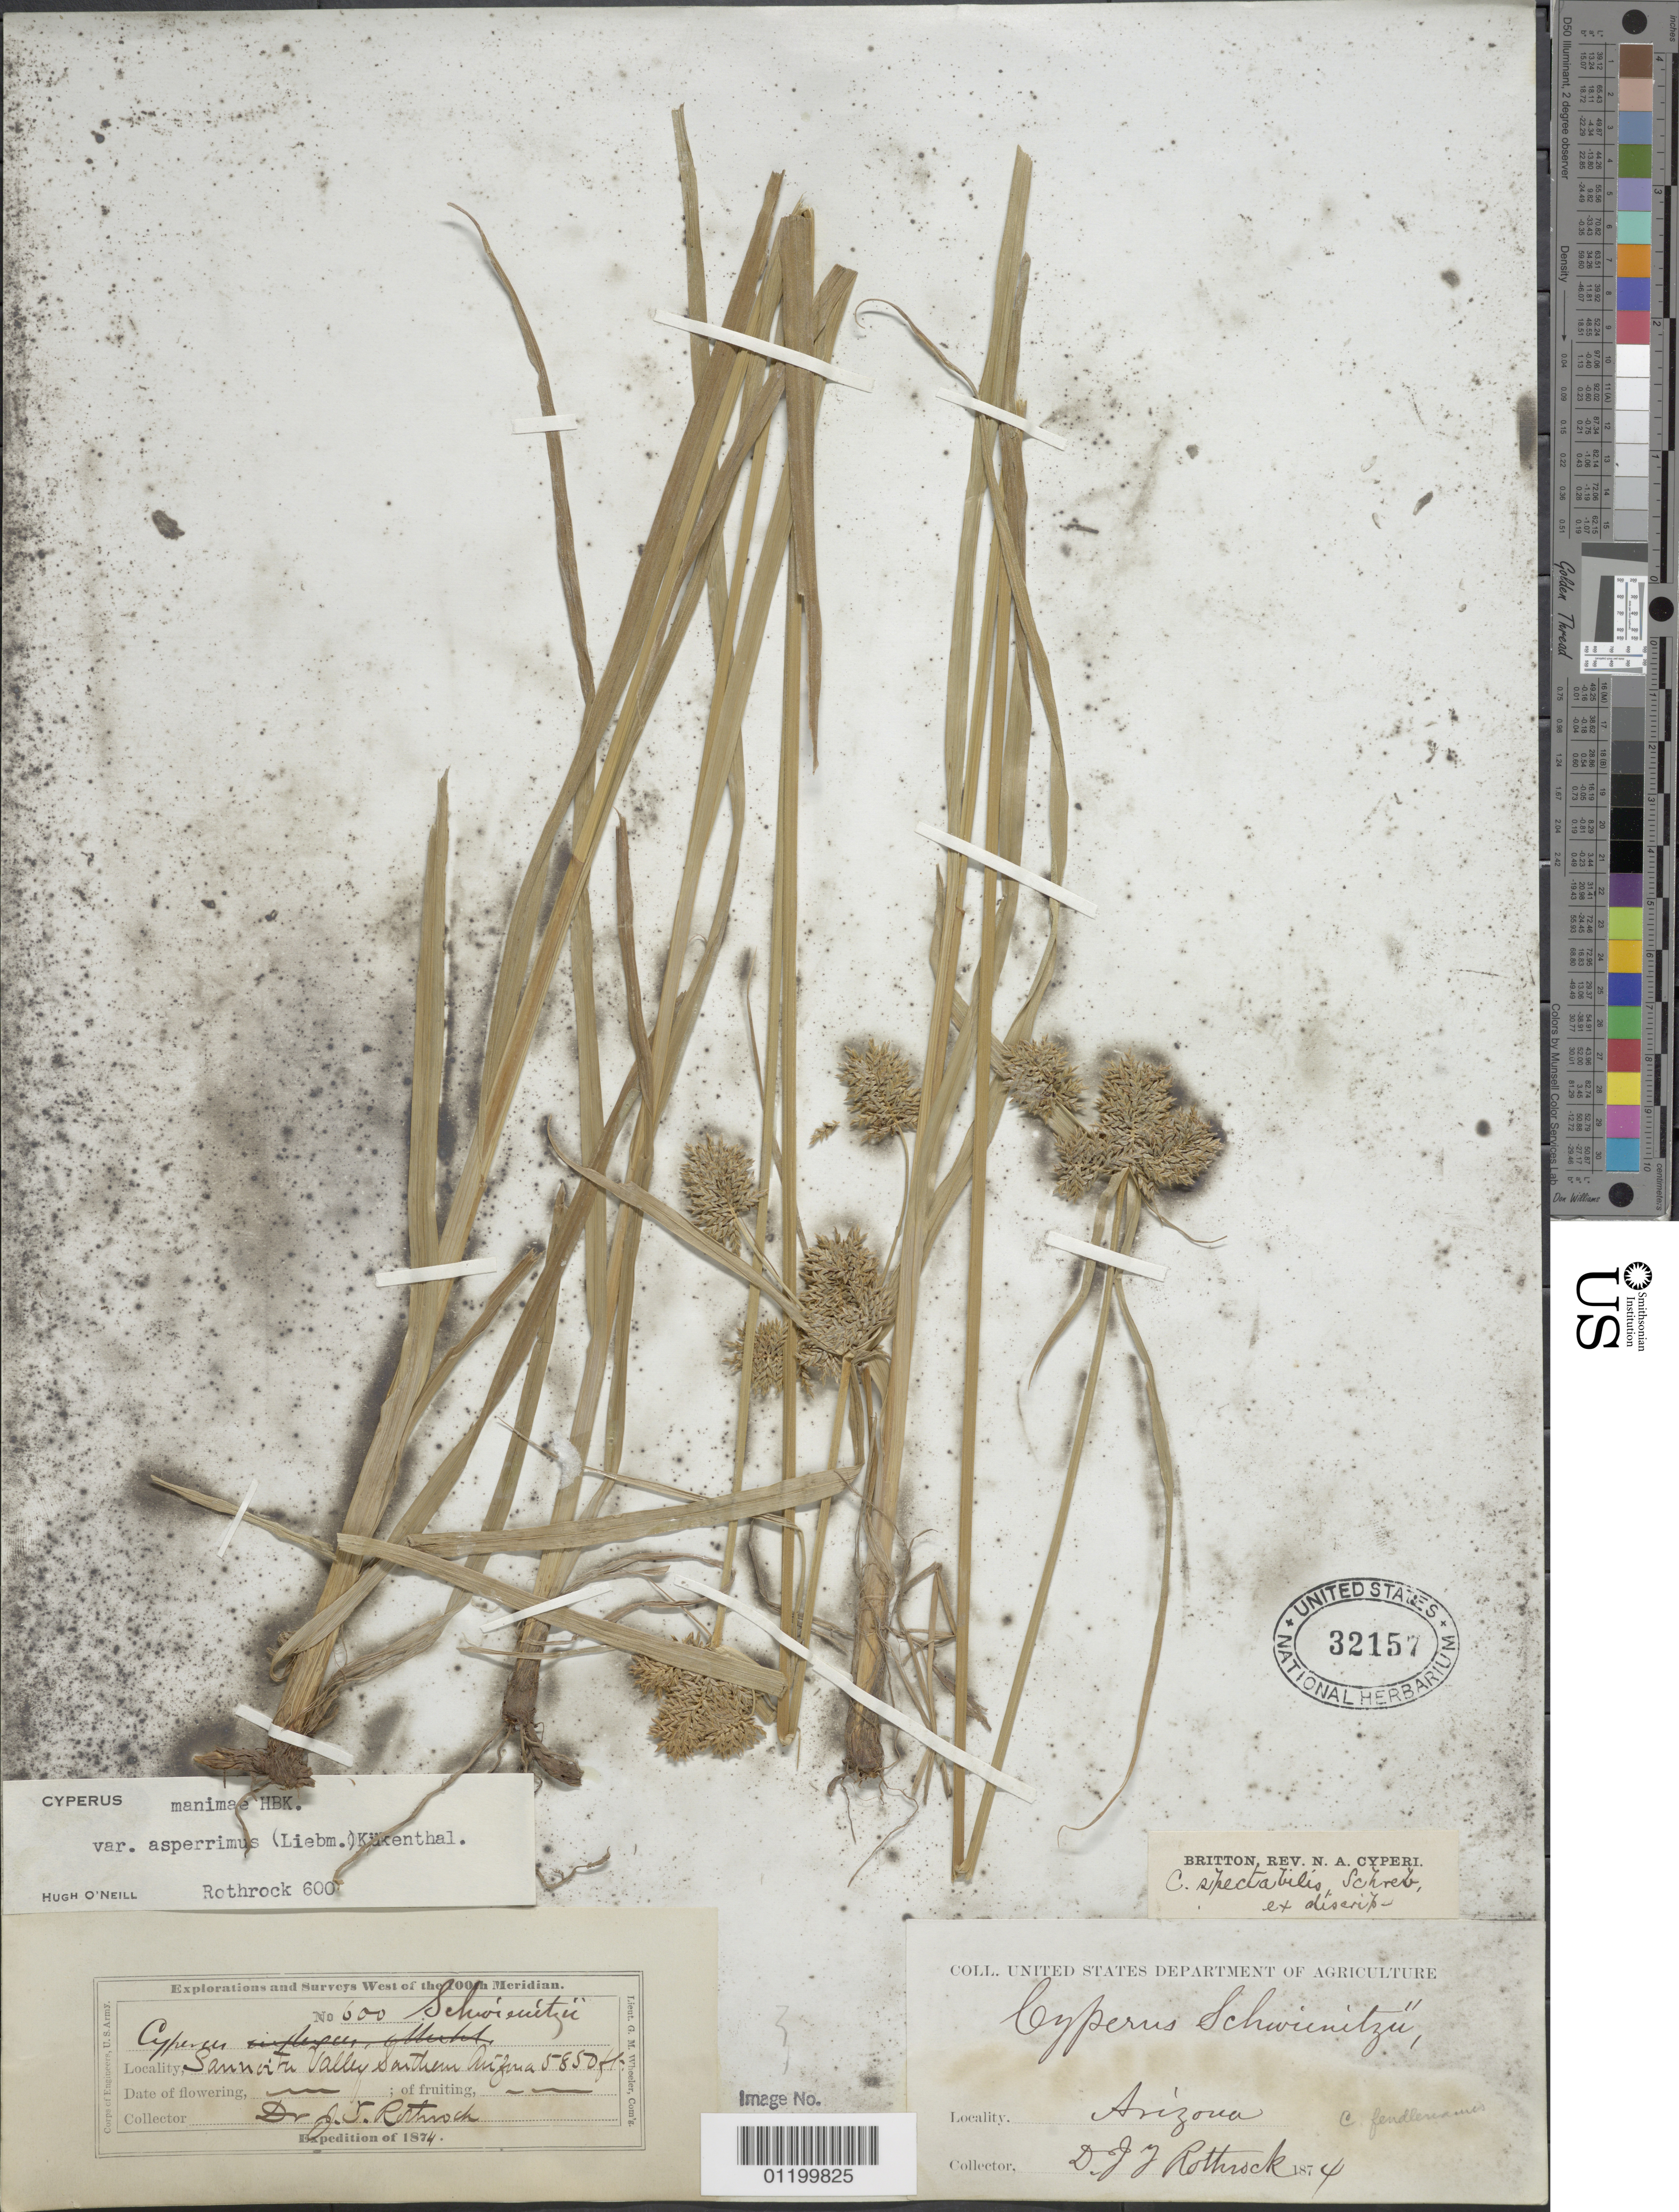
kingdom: Plantae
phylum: Tracheophyta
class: Liliopsida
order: Poales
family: Cyperaceae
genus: Cyperus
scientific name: Cyperus manimae var. asperrimus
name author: (Liebm.) Kük.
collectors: J. T. Rothrock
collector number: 600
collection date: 1874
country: United States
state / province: Arizona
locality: Sonoita Valley, S. Arizona.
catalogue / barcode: US 32157